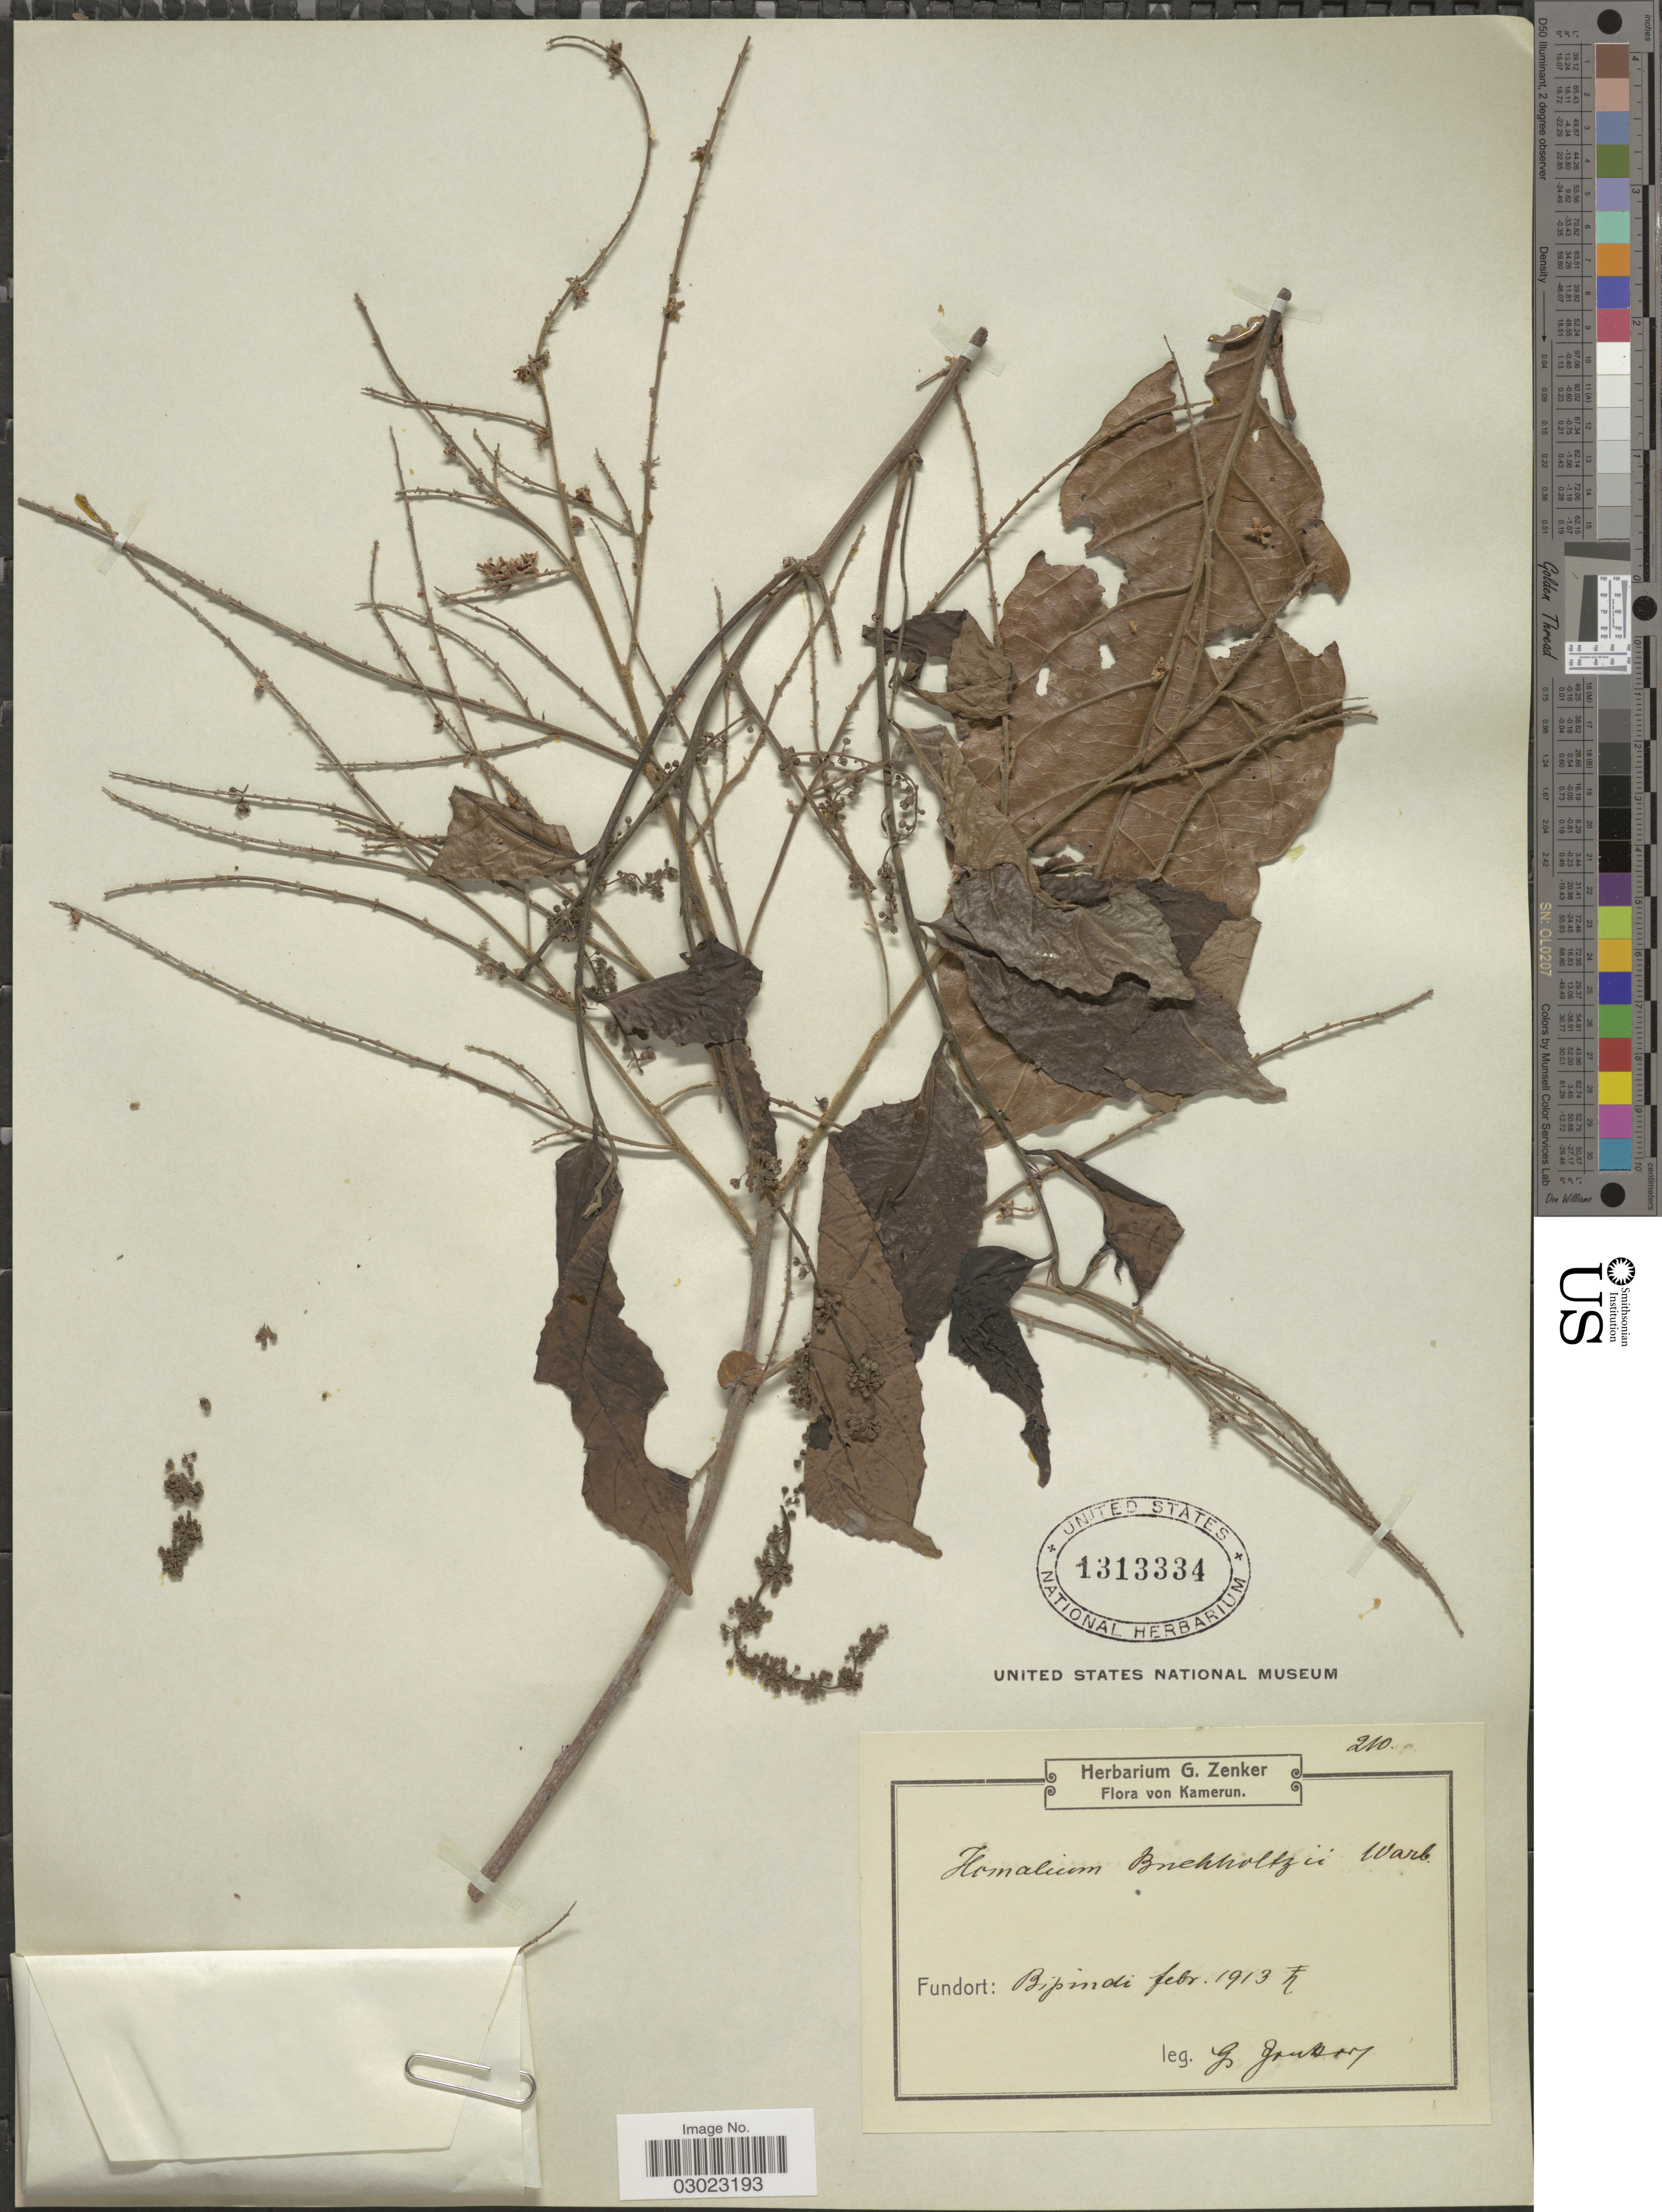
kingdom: Plantae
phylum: Tracheophyta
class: Magnoliopsida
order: Malpighiales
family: Salicaceae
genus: Homalium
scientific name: Homalium buchholzii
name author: Warb.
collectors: G. A. Zenker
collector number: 210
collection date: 1913-02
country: Cameroon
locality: Kamerun. Bipindi.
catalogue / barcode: US 1313334